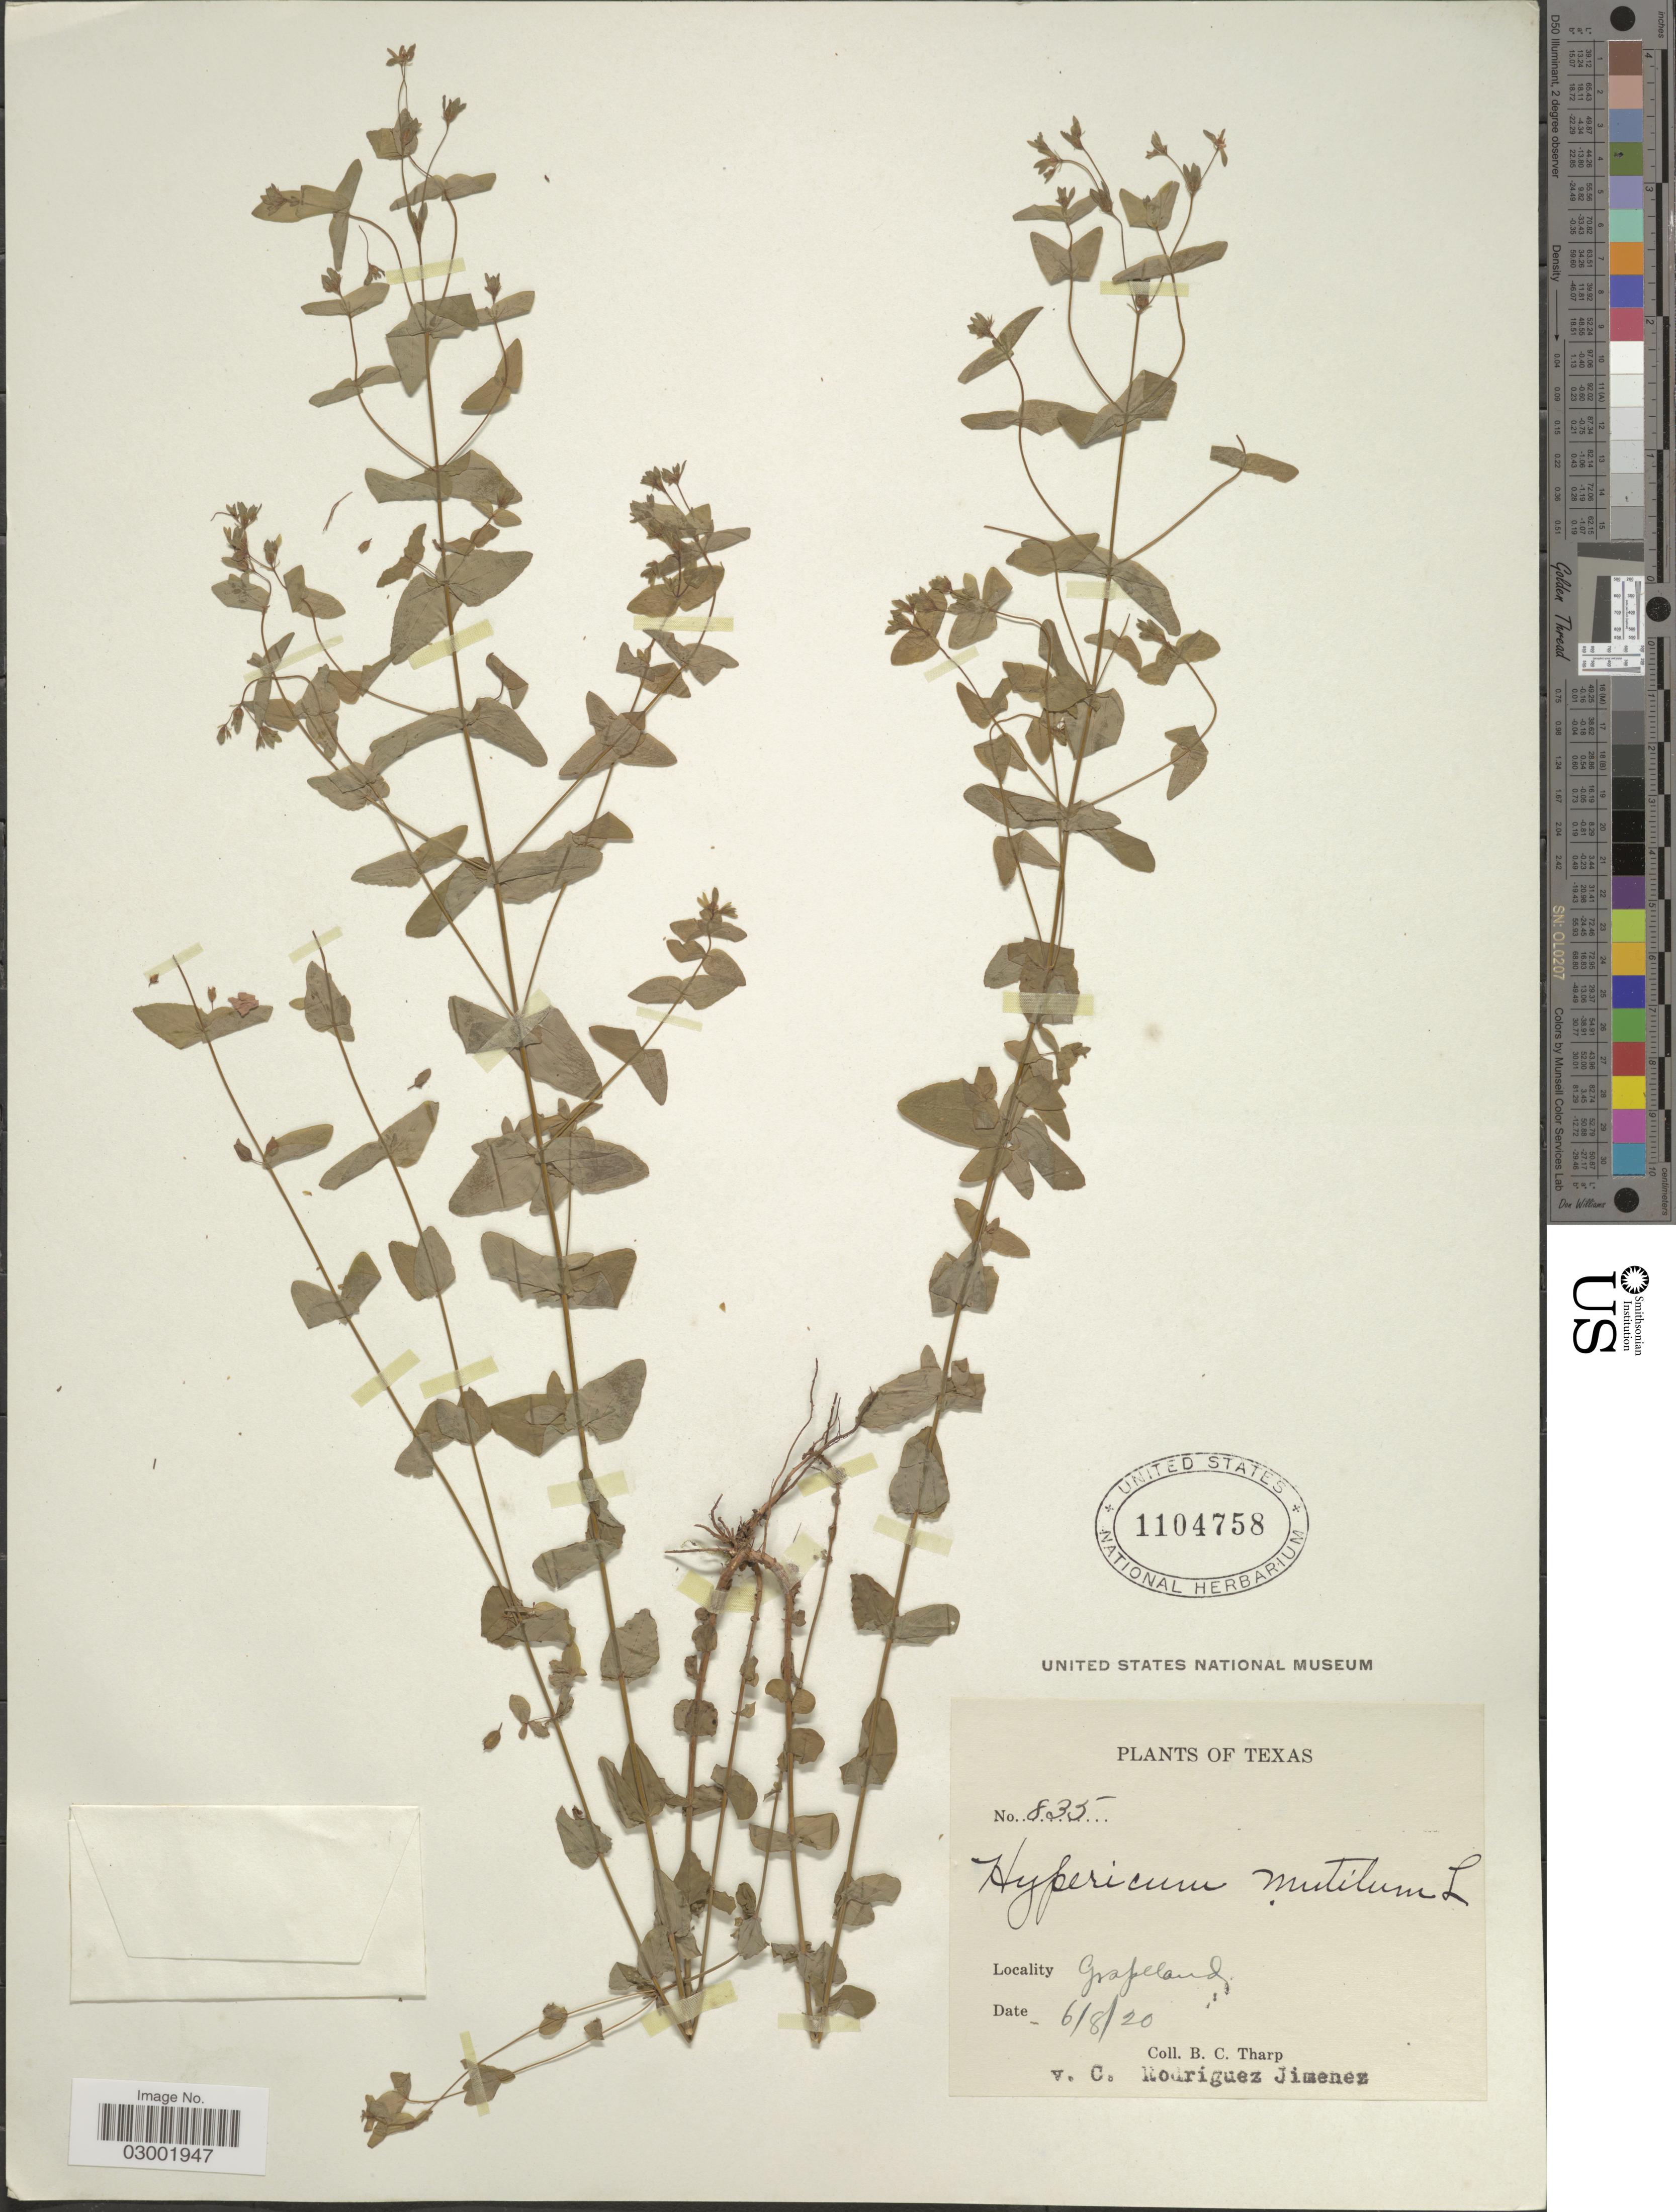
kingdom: Plantae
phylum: Tracheophyta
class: Magnoliopsida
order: Malpighiales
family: Hypericaceae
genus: Hypericum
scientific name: Hypericum mutilum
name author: L.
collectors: B. C. Tharp & C. Rodríguez Jiménez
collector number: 835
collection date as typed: Transcribed d/m/y: 8/6/20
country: United States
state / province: Texas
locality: Grapeland.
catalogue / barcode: US 1104758